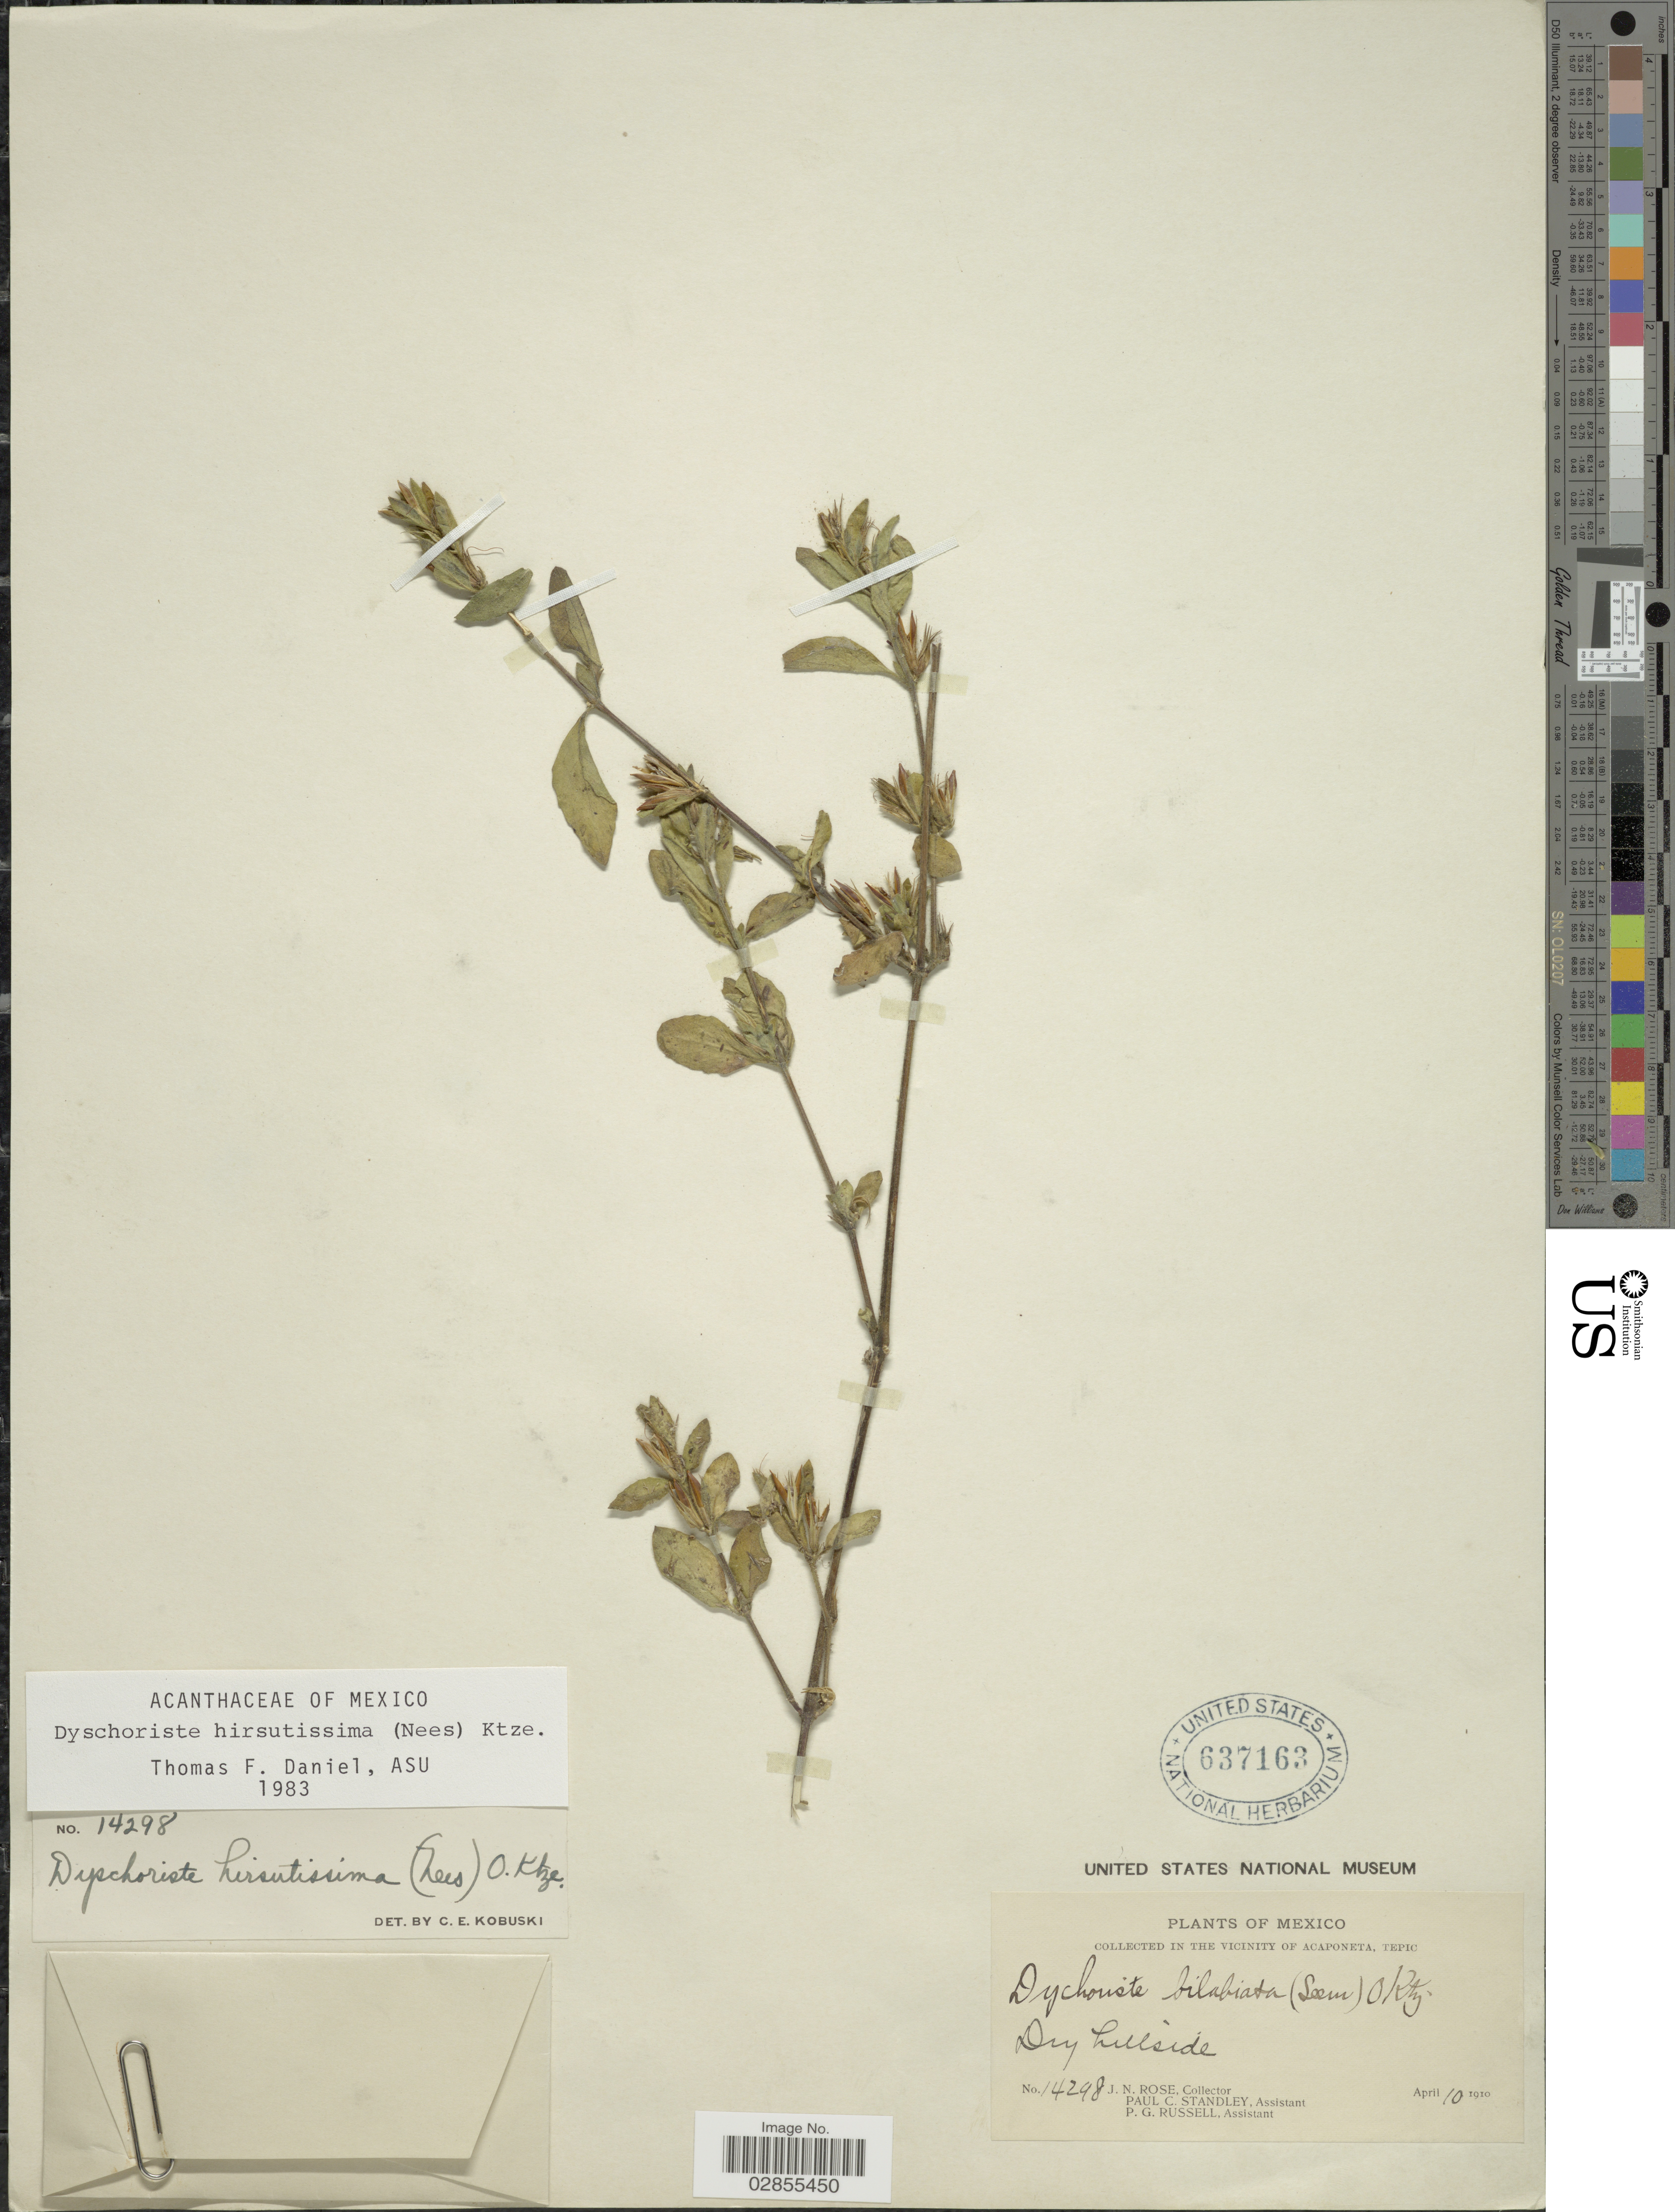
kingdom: Plantae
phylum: Tracheophyta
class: Magnoliopsida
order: Lamiales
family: Acanthaceae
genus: Dyschoriste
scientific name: Dyschoriste hirsutissima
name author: (Nees) Kuntze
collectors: J. N. Rose, P. C. Standley & P. G. Russell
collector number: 14298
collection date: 1910-04-10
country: Mexico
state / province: Nayarit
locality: In the vicinity of Acaponeta, Tepic.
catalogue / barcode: US 637163